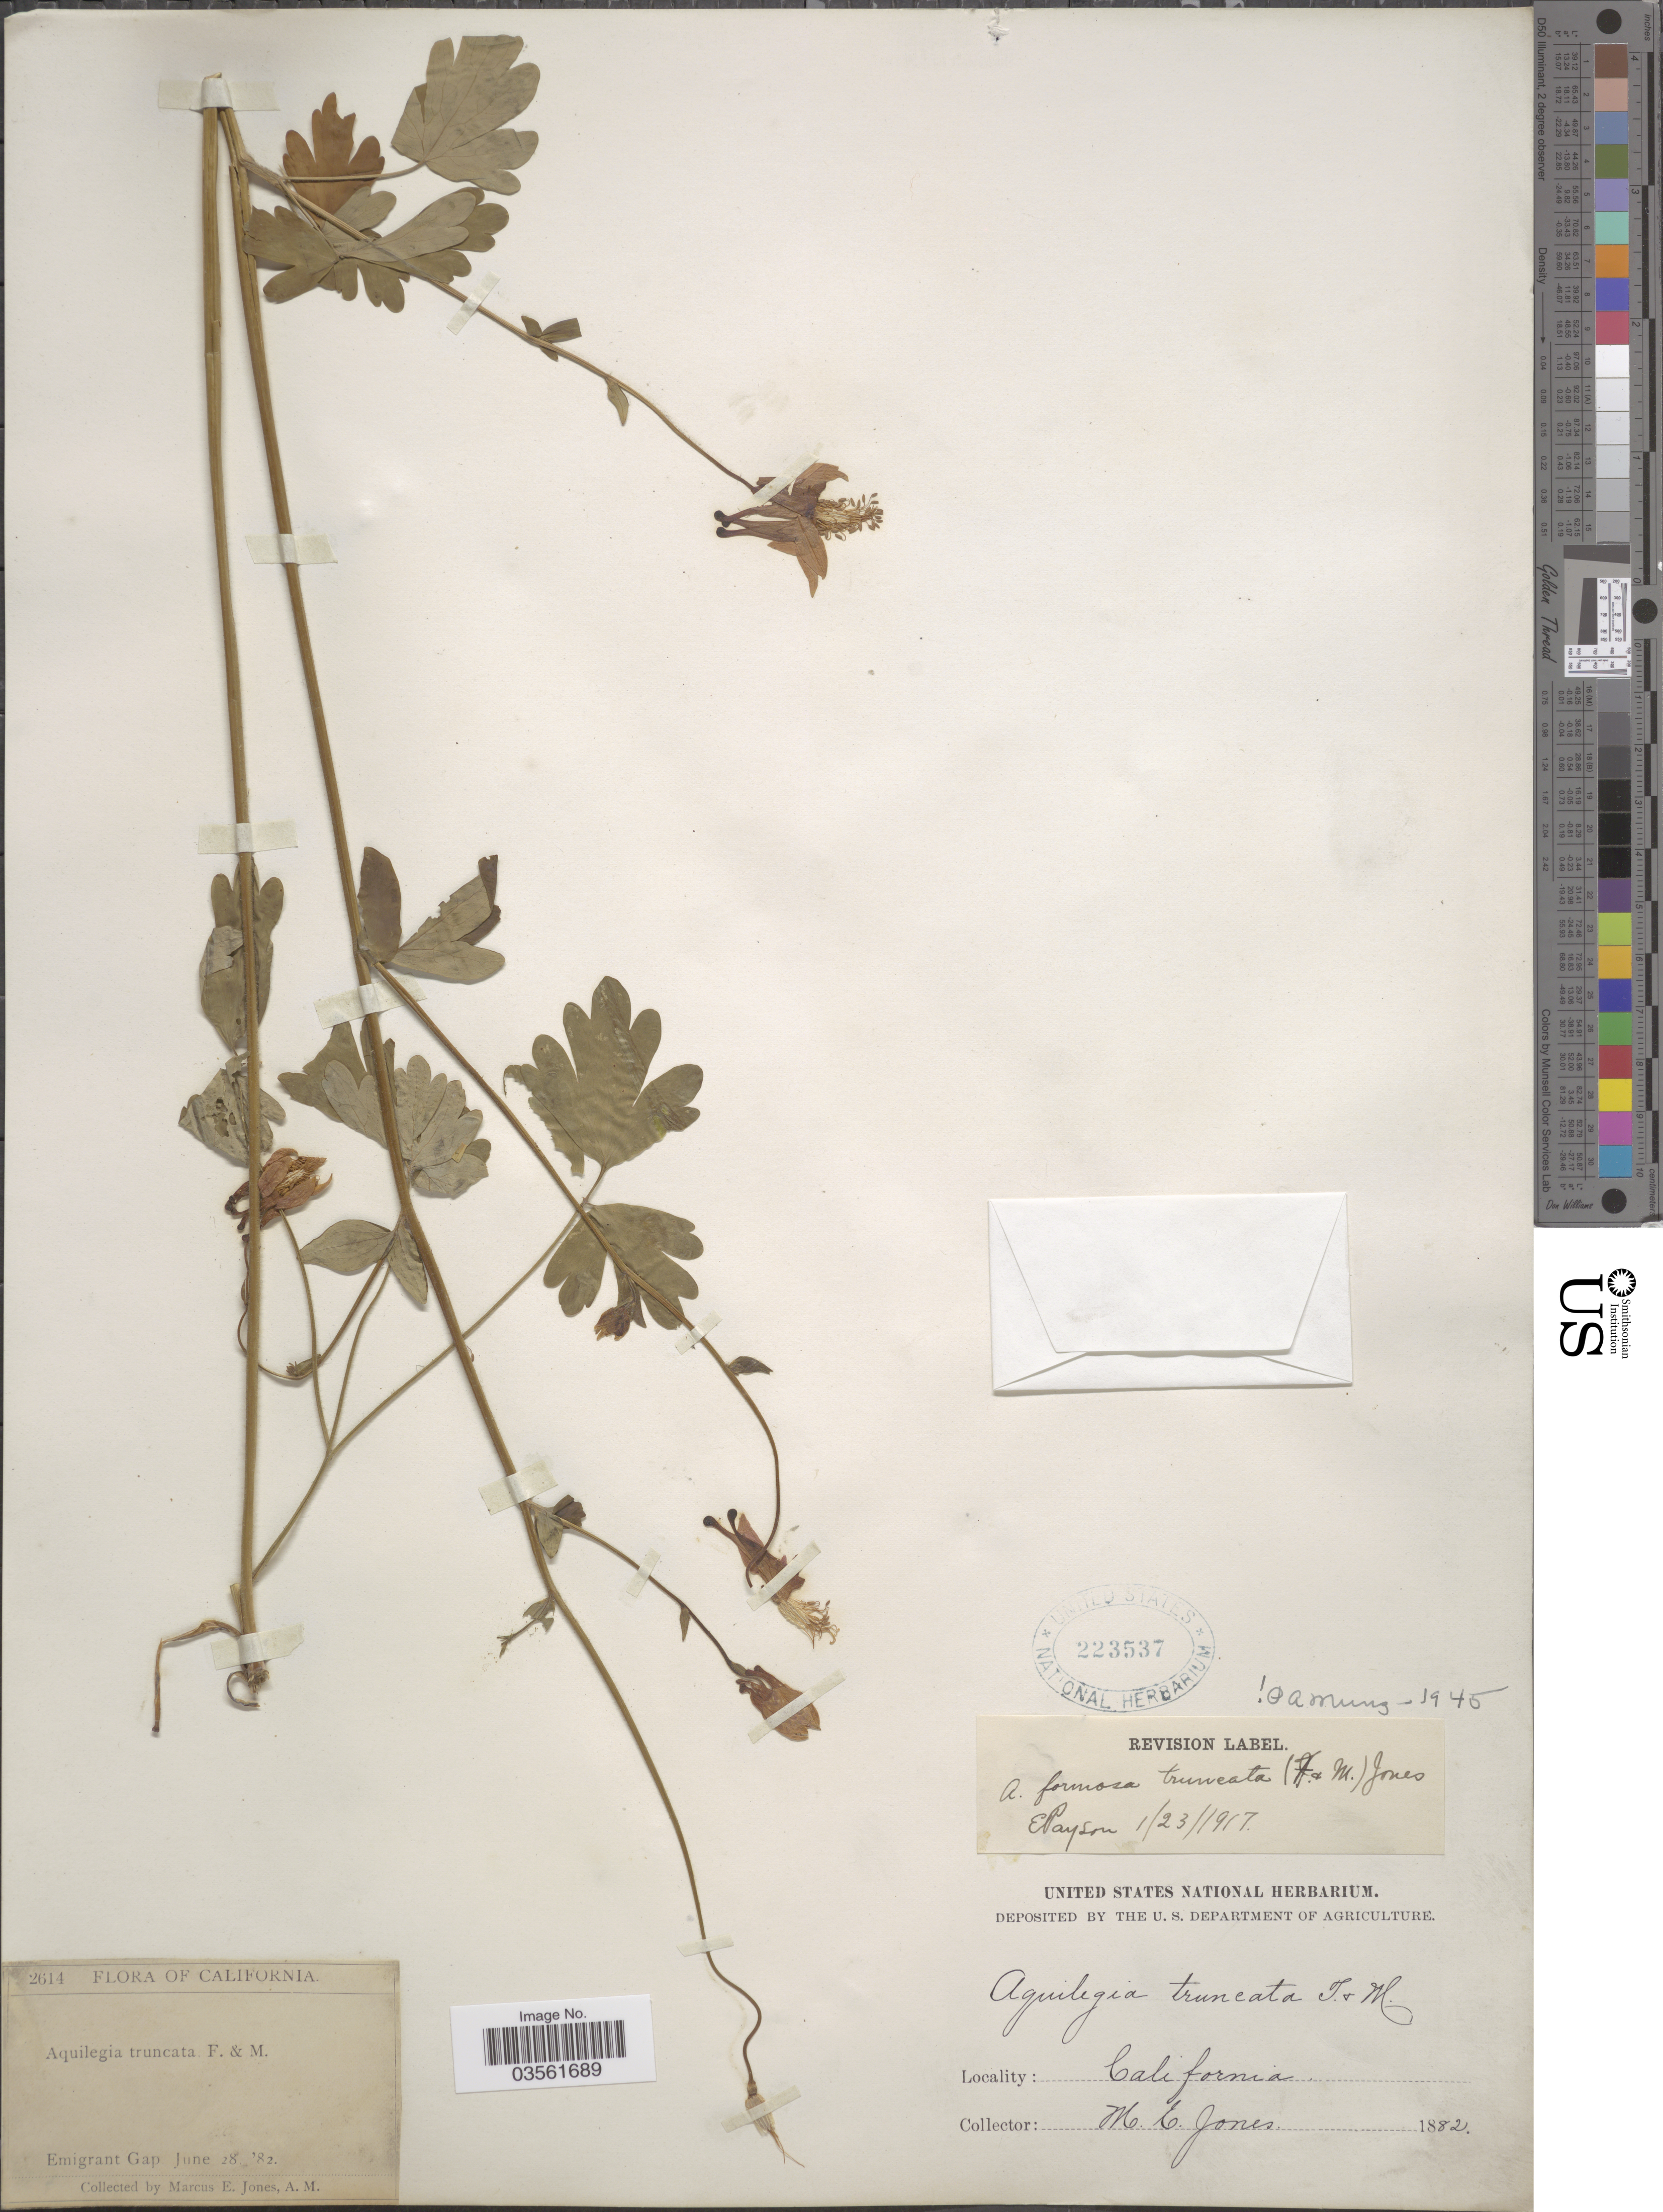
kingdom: Plantae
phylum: Tracheophyta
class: Magnoliopsida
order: Ranunculales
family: Ranunculaceae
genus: Aquilegia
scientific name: Aquilegia formosa var. truncata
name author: M.E. Jones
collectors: M. E. Jones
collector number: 2614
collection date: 1882-06-28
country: United States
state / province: California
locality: Emigrant Gap.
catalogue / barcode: US 223537